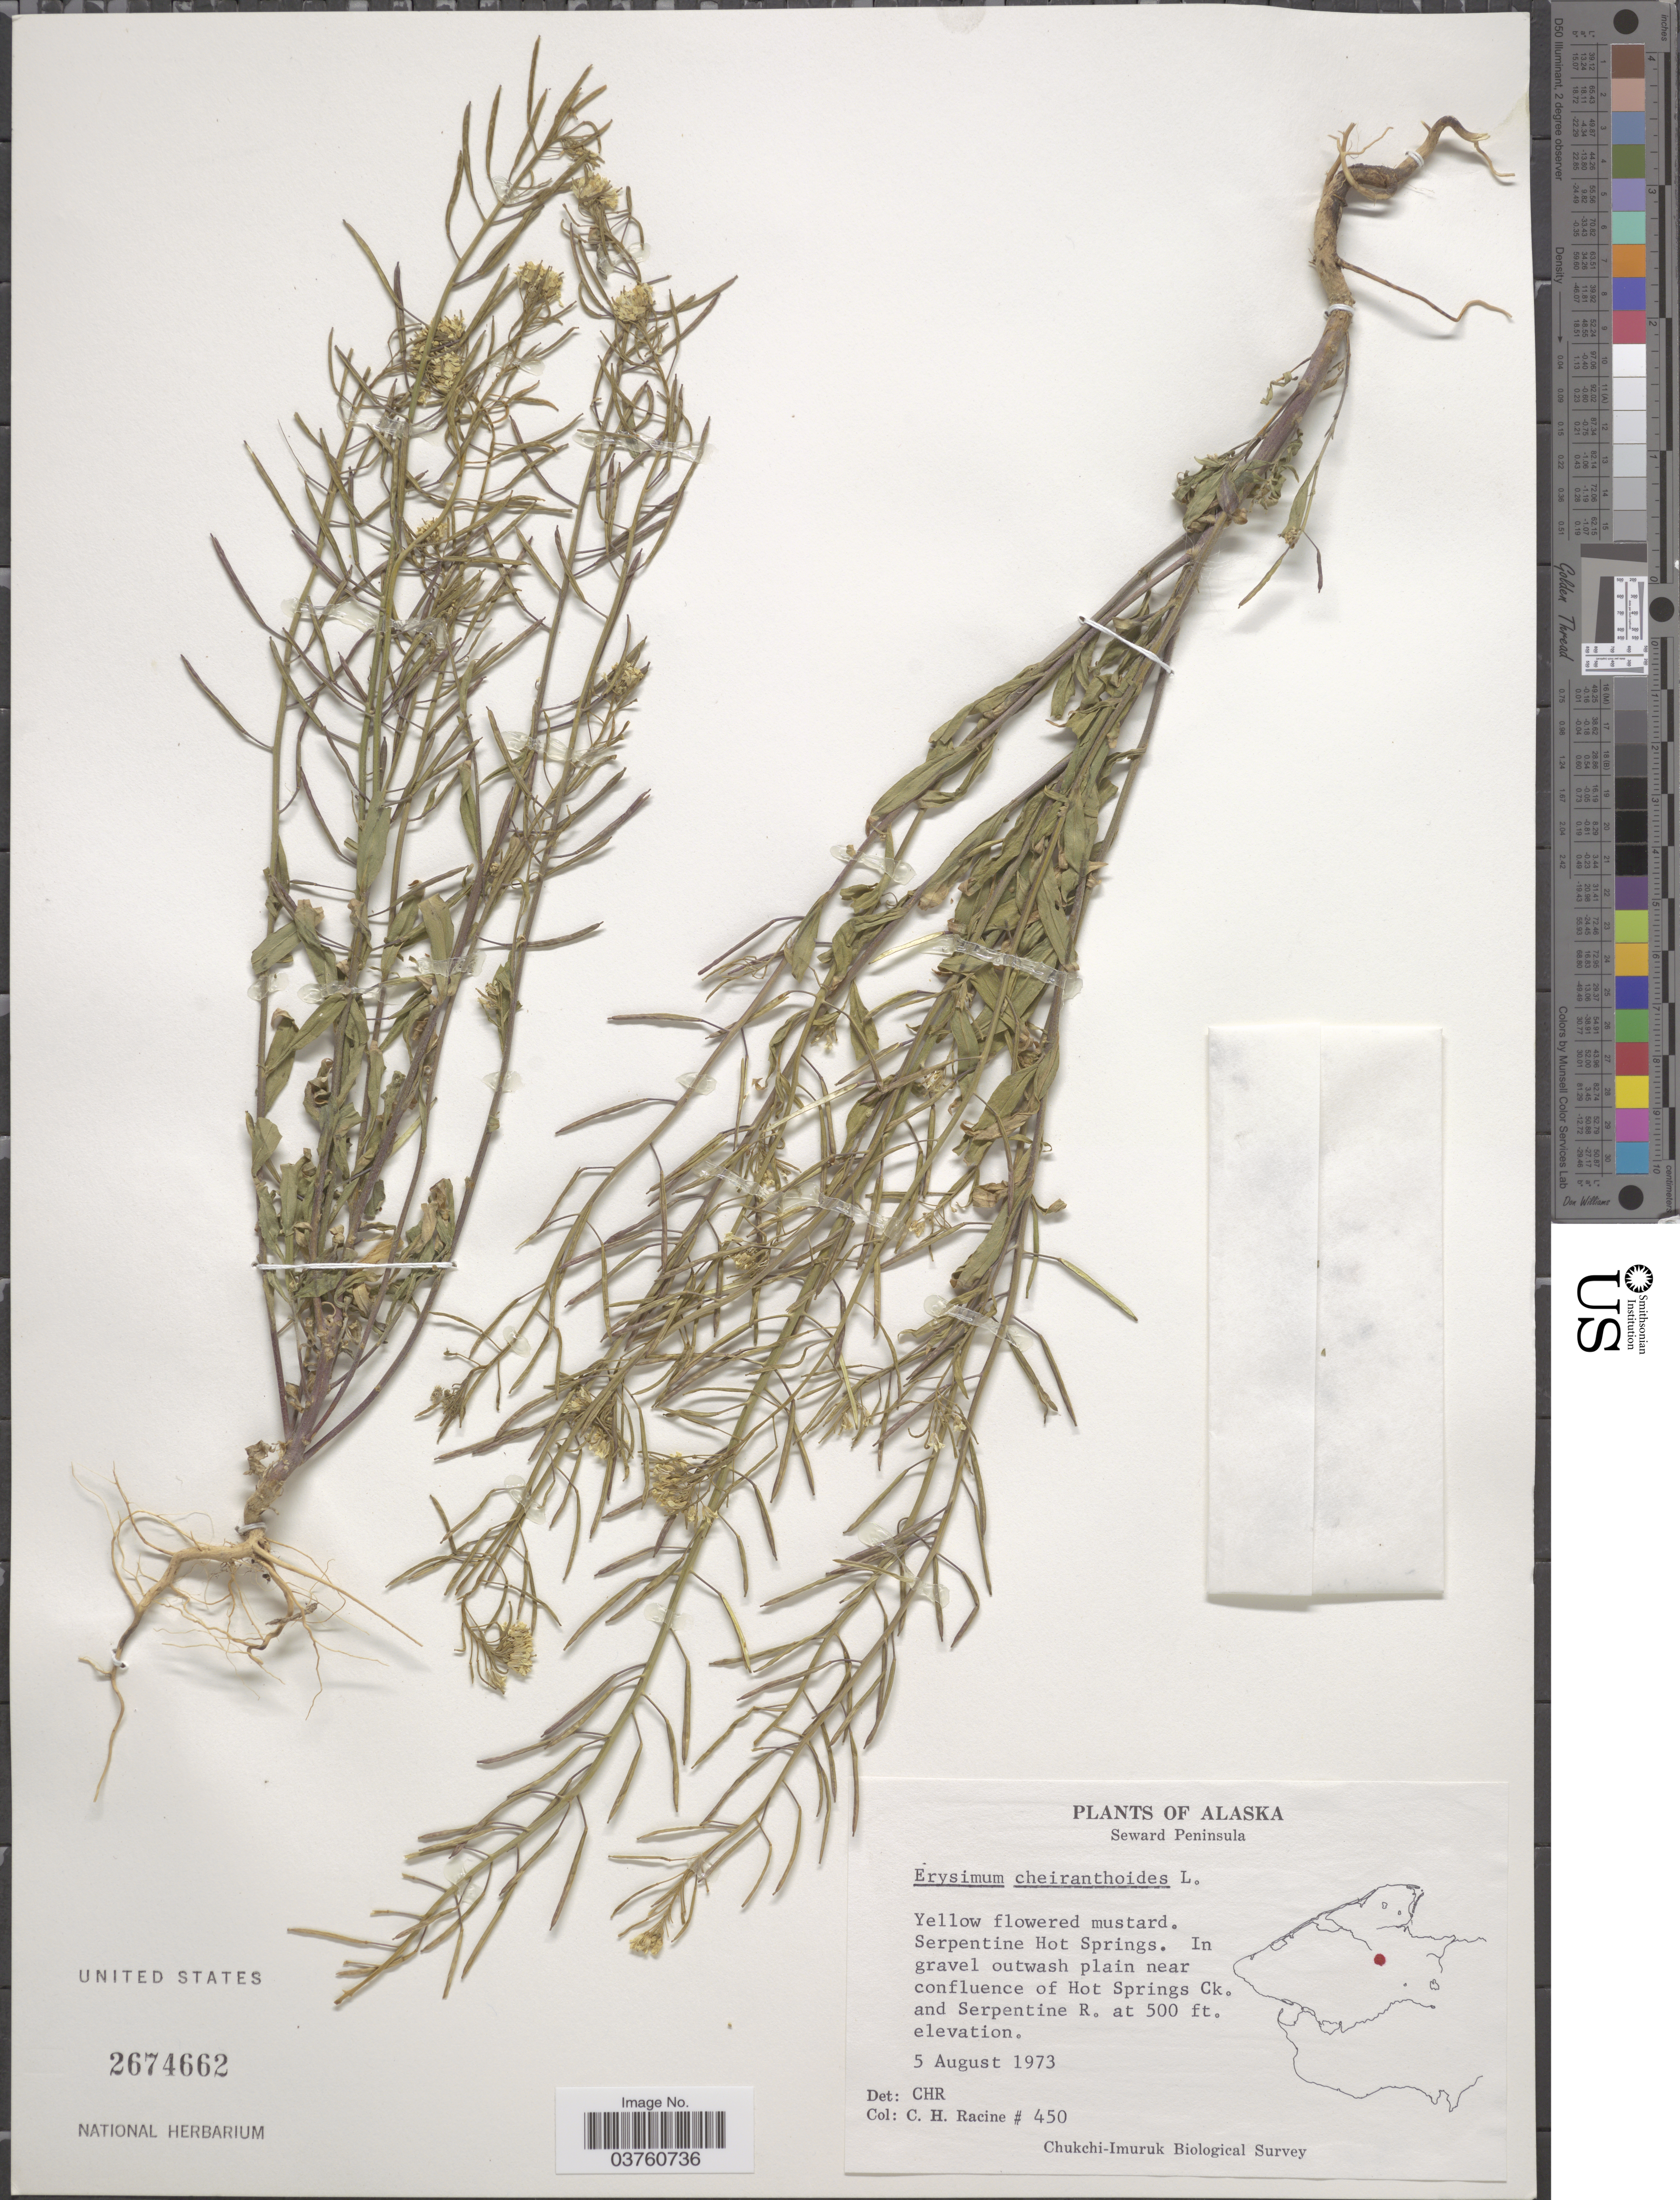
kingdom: Plantae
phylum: Tracheophyta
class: Magnoliopsida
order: Brassicales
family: Brassicaceae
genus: Erysimum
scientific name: Erysimum cheiranthoides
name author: L.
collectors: C. Racine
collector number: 450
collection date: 1973-08-05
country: United States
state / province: Alaska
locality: Seward Peninsula. Serpentine Hot Springs. In gravel outwash plain near confluence of Hot Springs Ck. and Serpentine R.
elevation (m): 152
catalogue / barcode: US 2674662